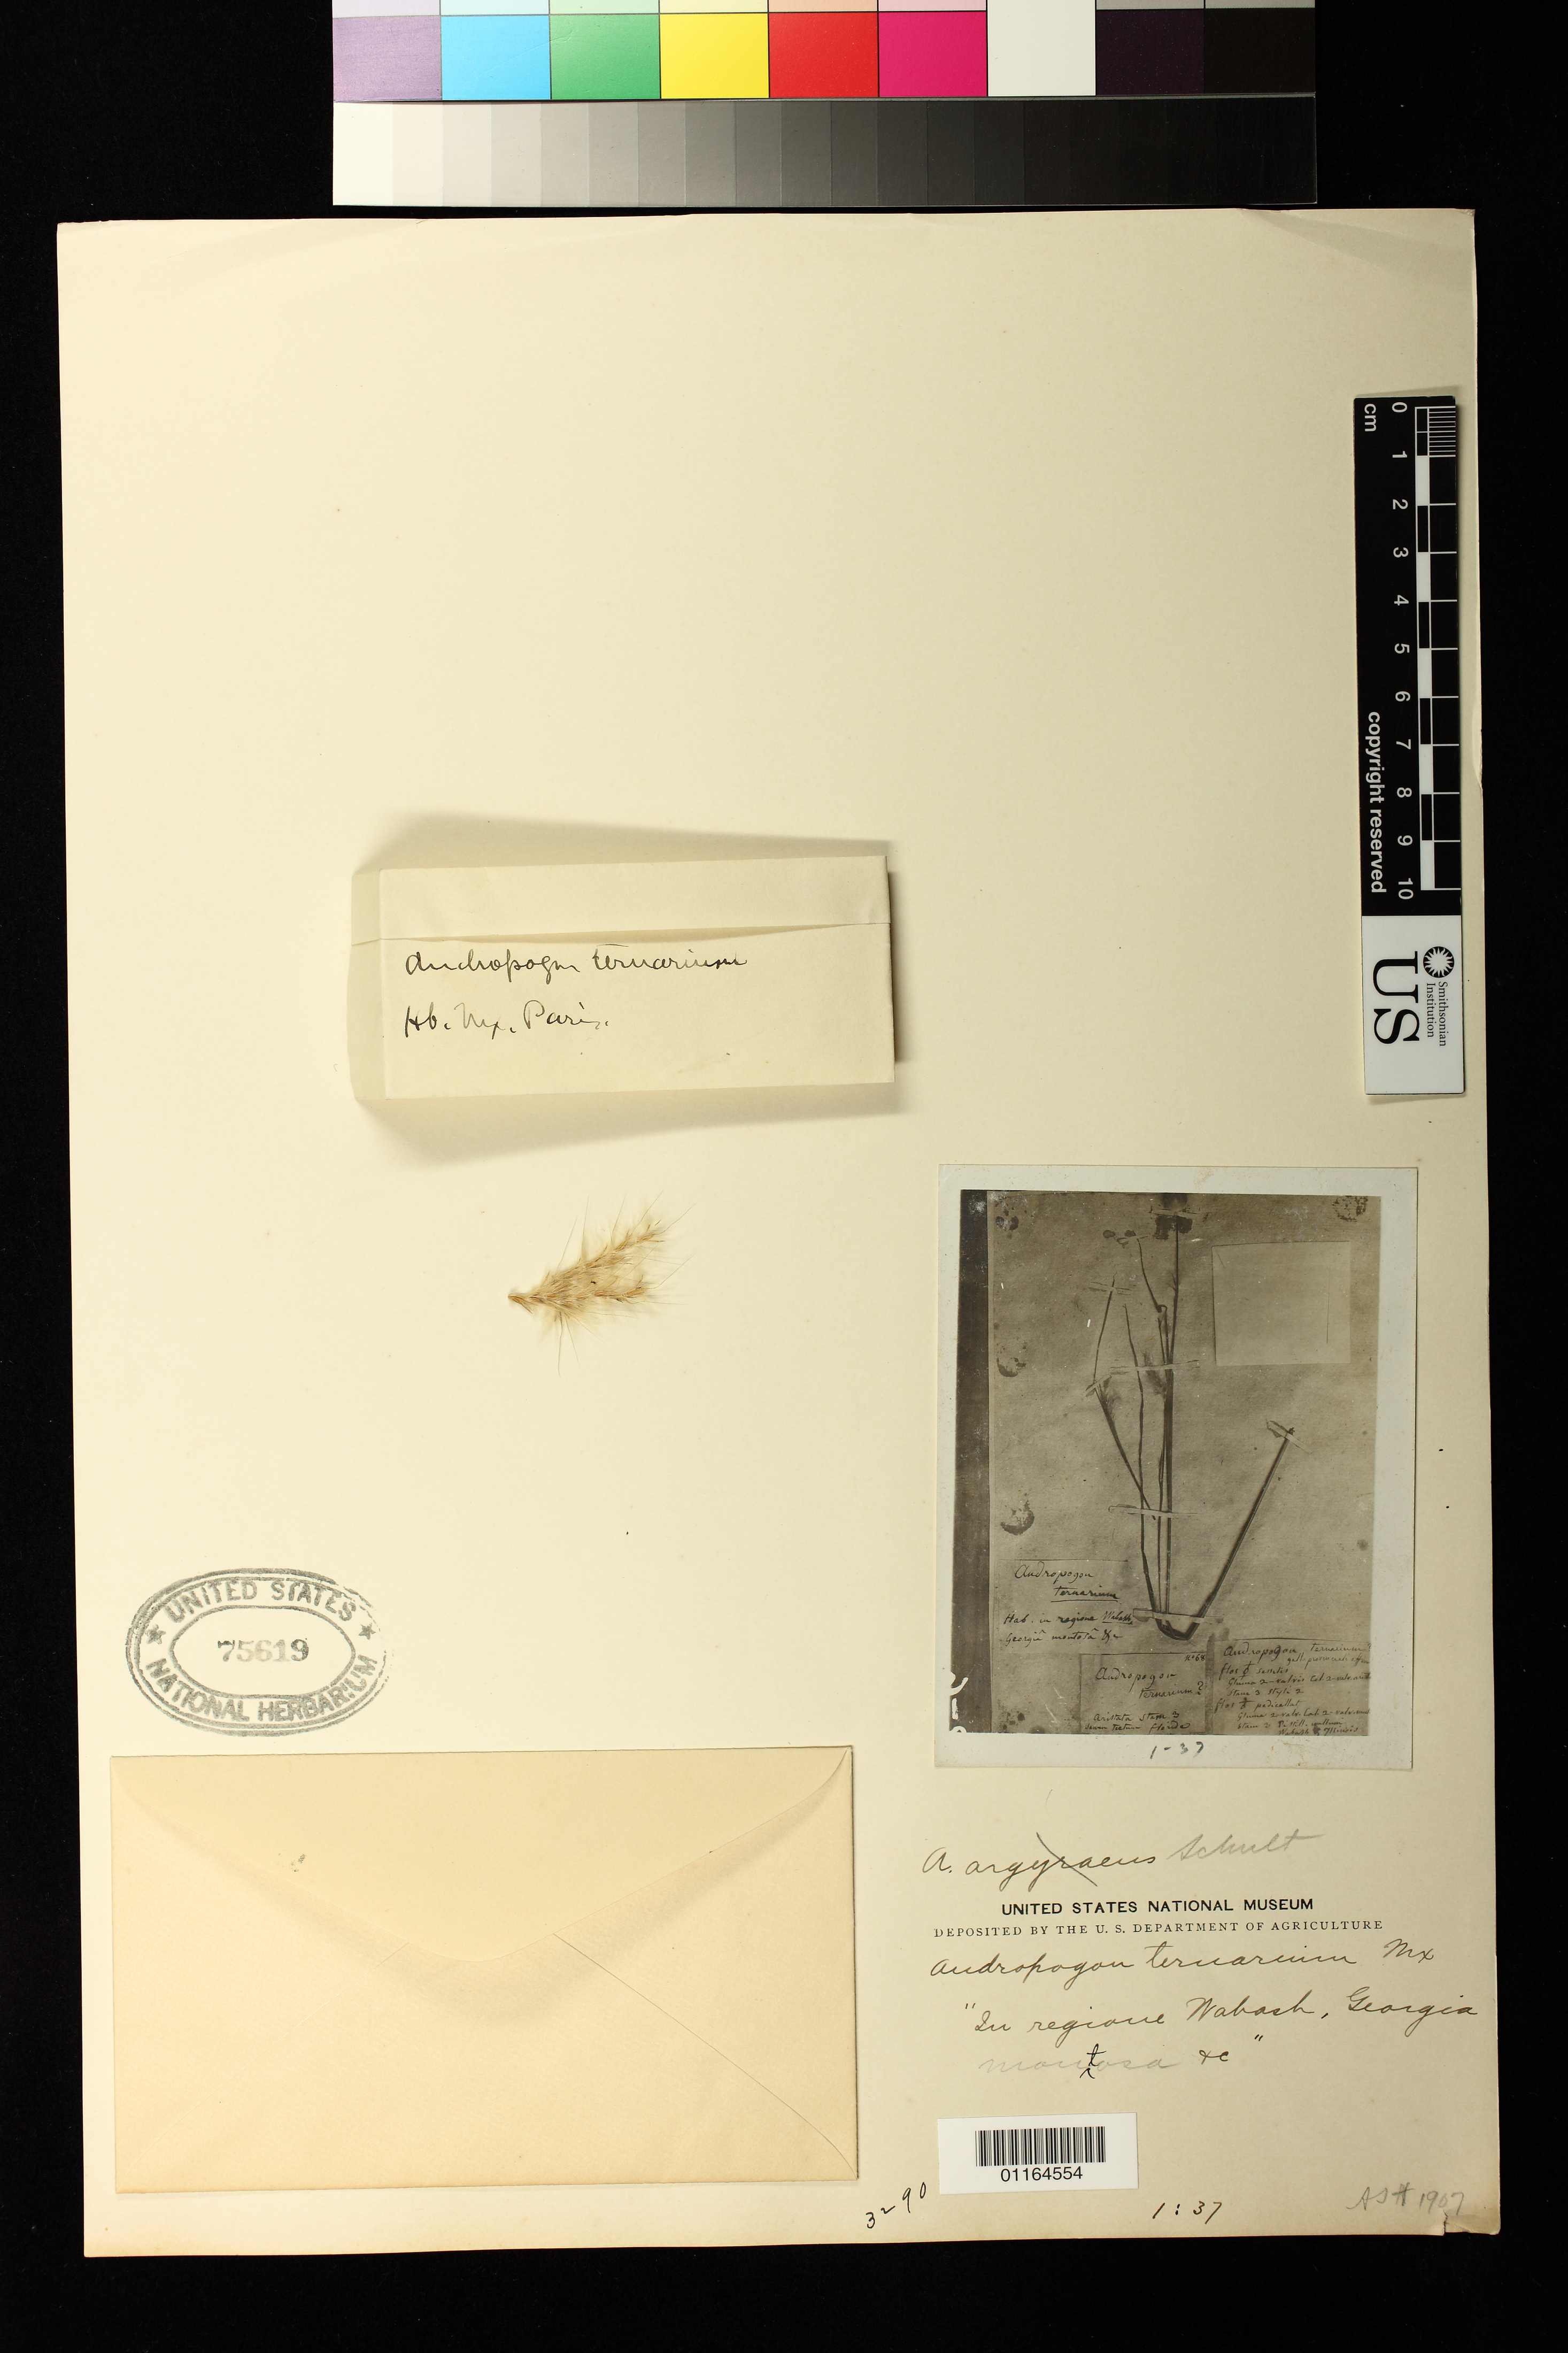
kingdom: Plantae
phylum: Tracheophyta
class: Liliopsida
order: Poales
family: Poaceae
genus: Andropogon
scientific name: Andropogon ternarius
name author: Michx.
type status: Type Collection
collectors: A. Michaux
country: United States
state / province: Georgia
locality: In regione Wabash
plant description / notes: Photograph and fragmentary material of type specimen ex herb. Michx. (Paris). Protologue, "in montosis Carolinae".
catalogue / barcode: US 75619